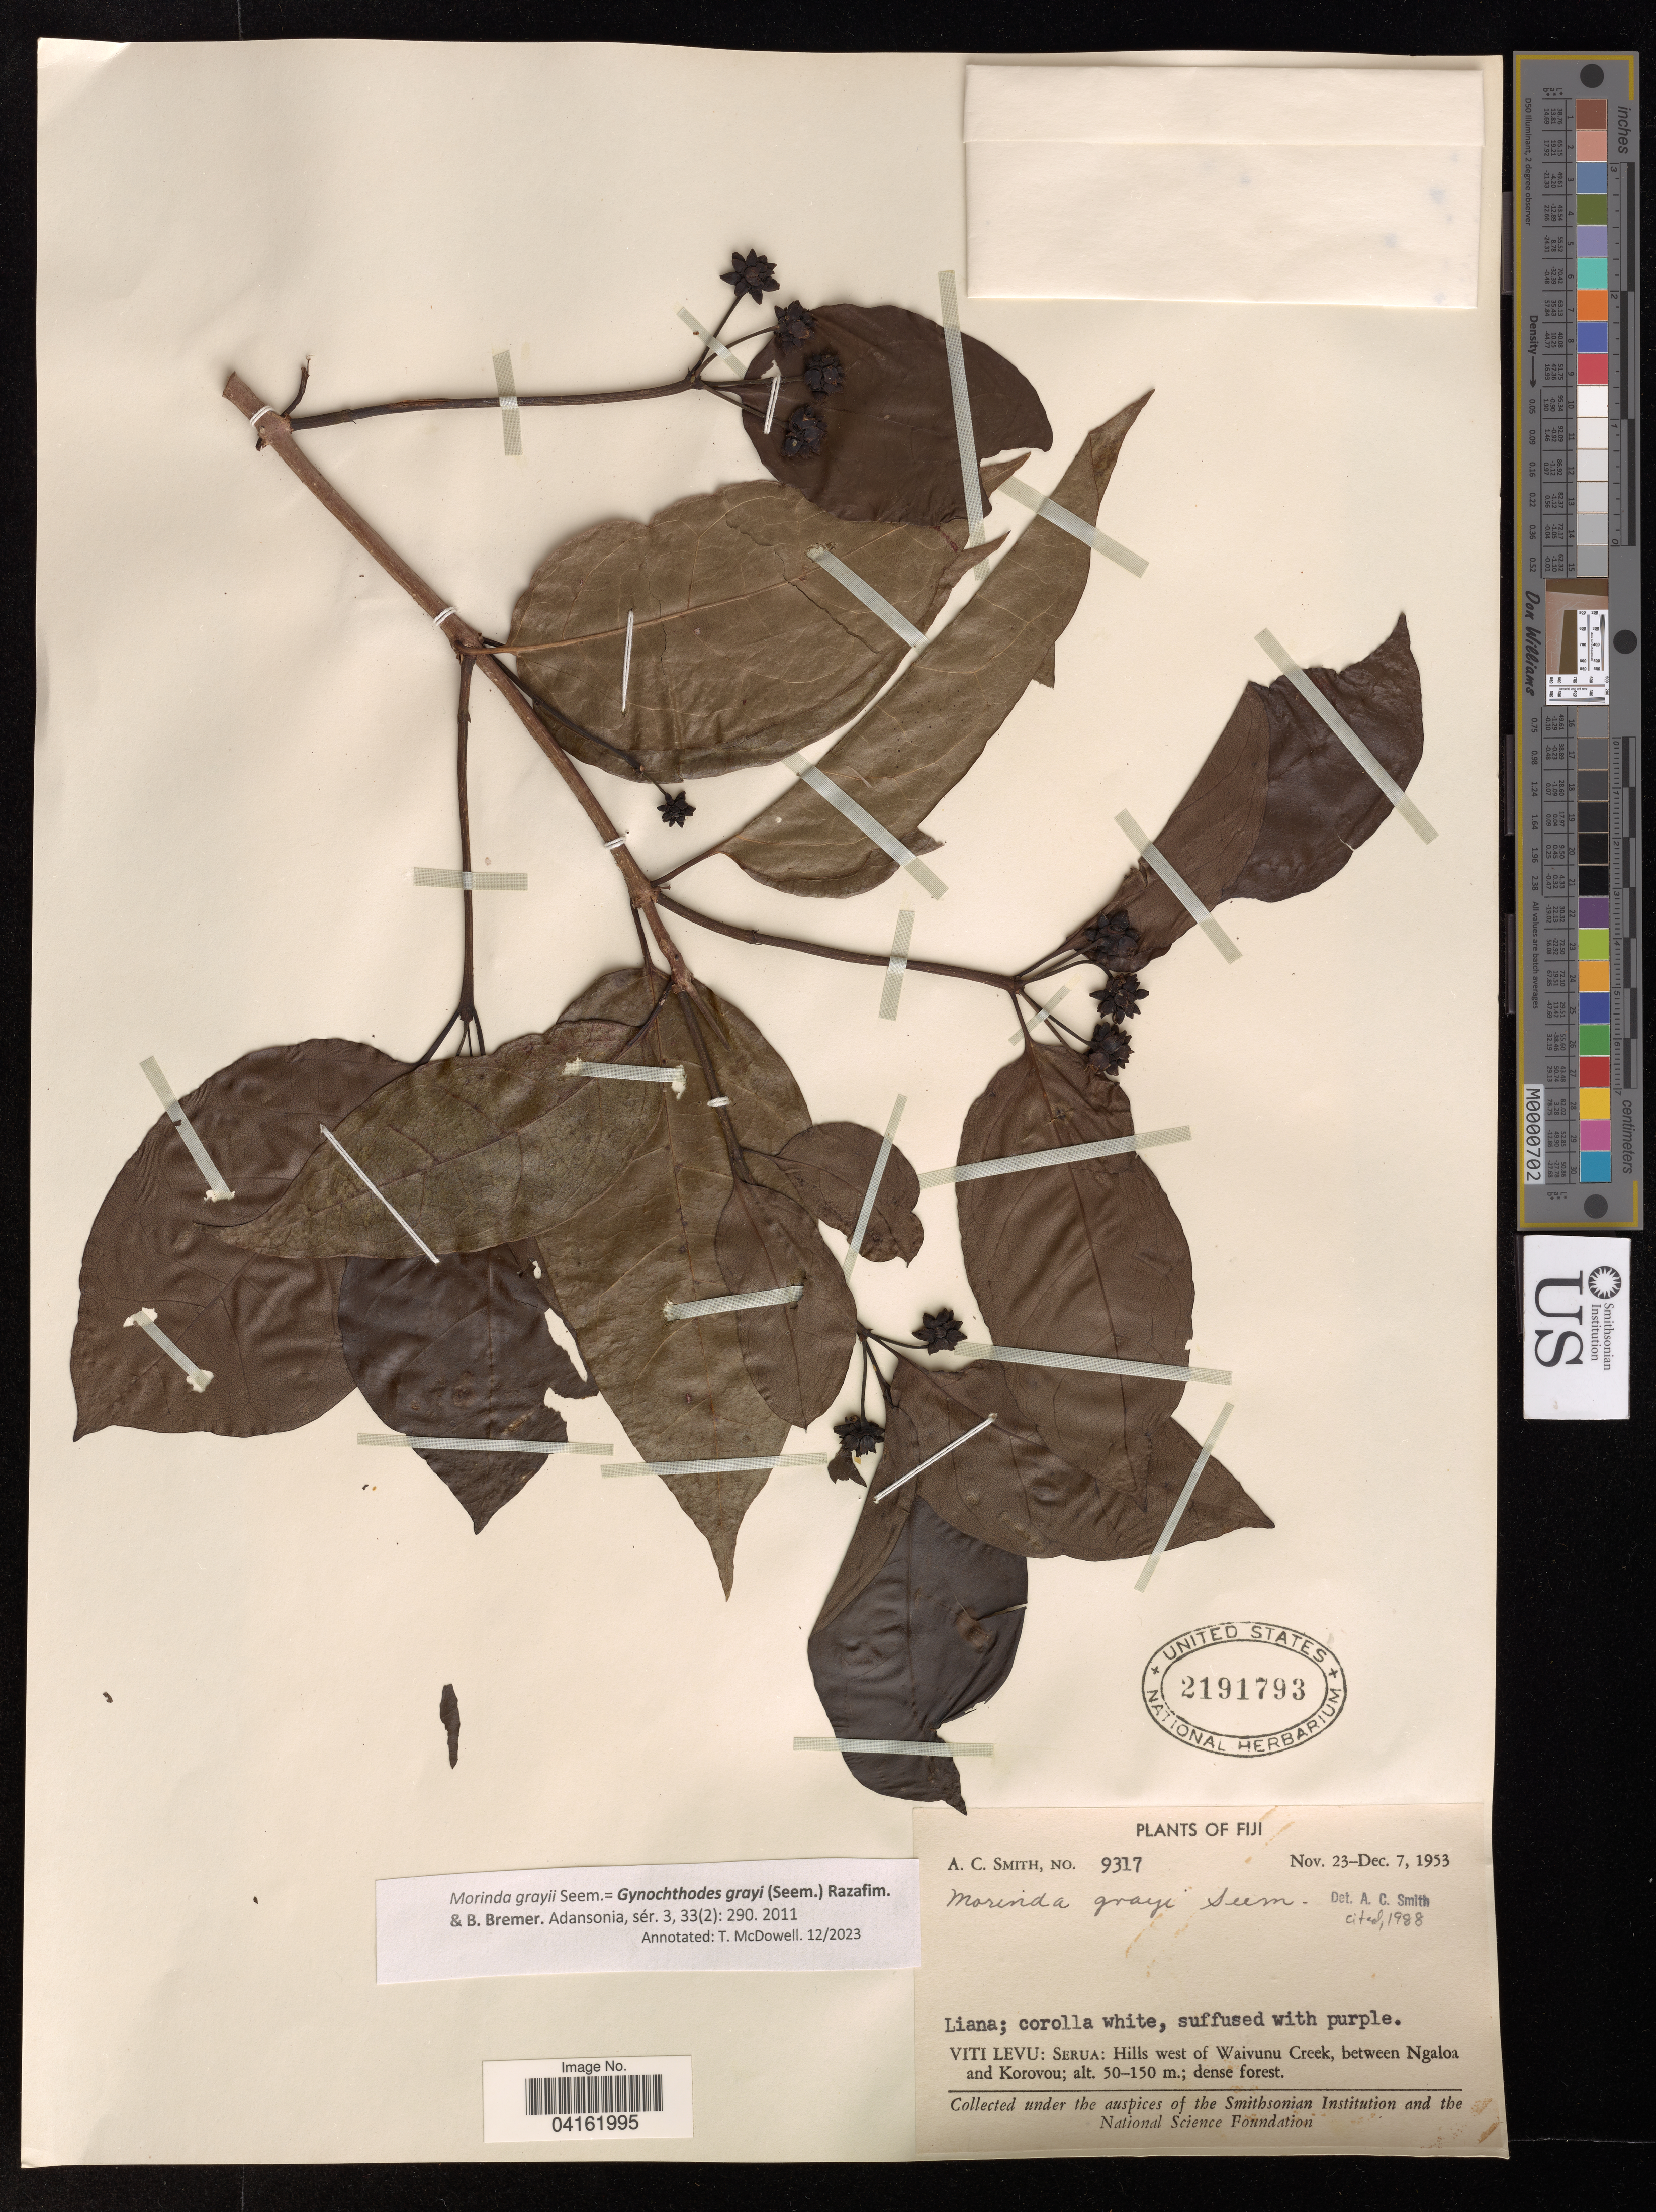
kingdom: Plantae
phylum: Tracheophyta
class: Magnoliopsida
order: Gentianales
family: Rubiaceae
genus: Gynochthodes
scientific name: Gynochthodes grayi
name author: (Seem.) Razafim. & B. Bremer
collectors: A. C. Smith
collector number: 9317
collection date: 1953-11-23/1953-12-07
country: Fiji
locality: Viti Levu: Serua: Hills west of Waivunu Creek, between Ngalon and Korovou.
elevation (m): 50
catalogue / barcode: US 2191793